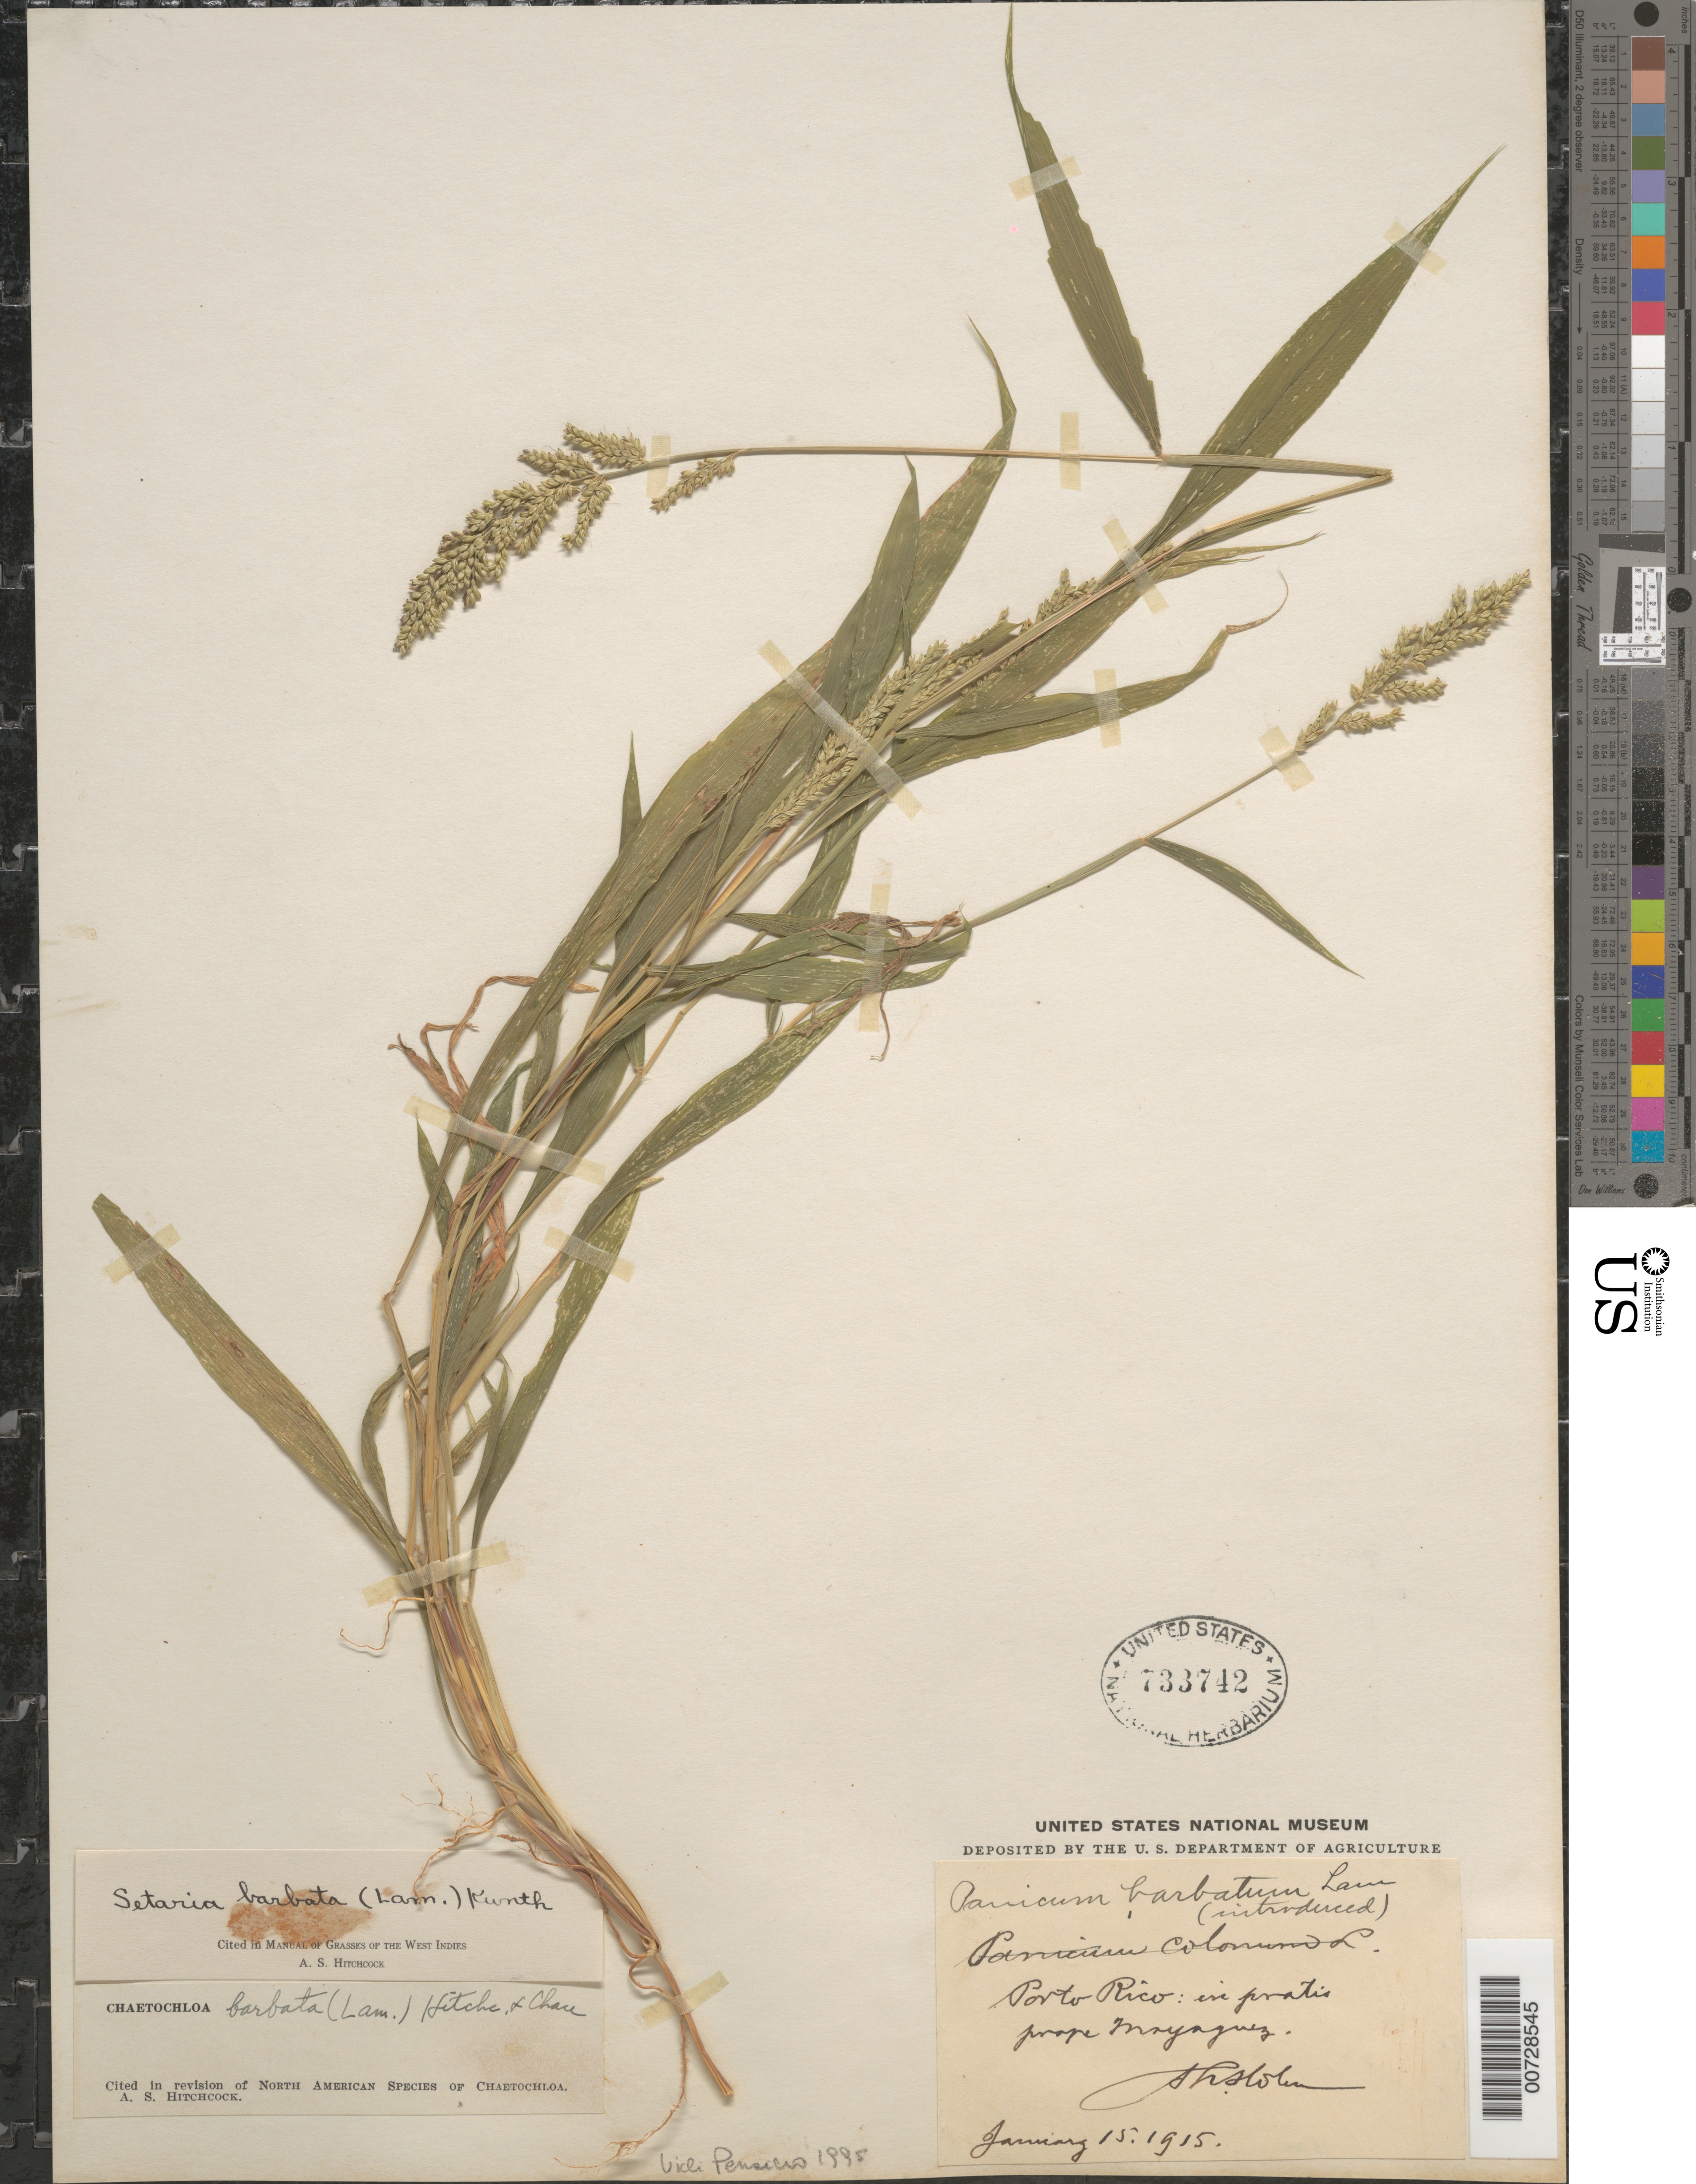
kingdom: Plantae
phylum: Tracheophyta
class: Liliopsida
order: Poales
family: Poaceae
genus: Setaria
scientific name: Setaria barbata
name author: (Lam.) Kunth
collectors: H. T. Holm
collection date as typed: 15 Jan 1915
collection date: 1915-01-15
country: Puerto Rico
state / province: Mayagüez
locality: Mayaguez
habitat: In pratis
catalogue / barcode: US 733742